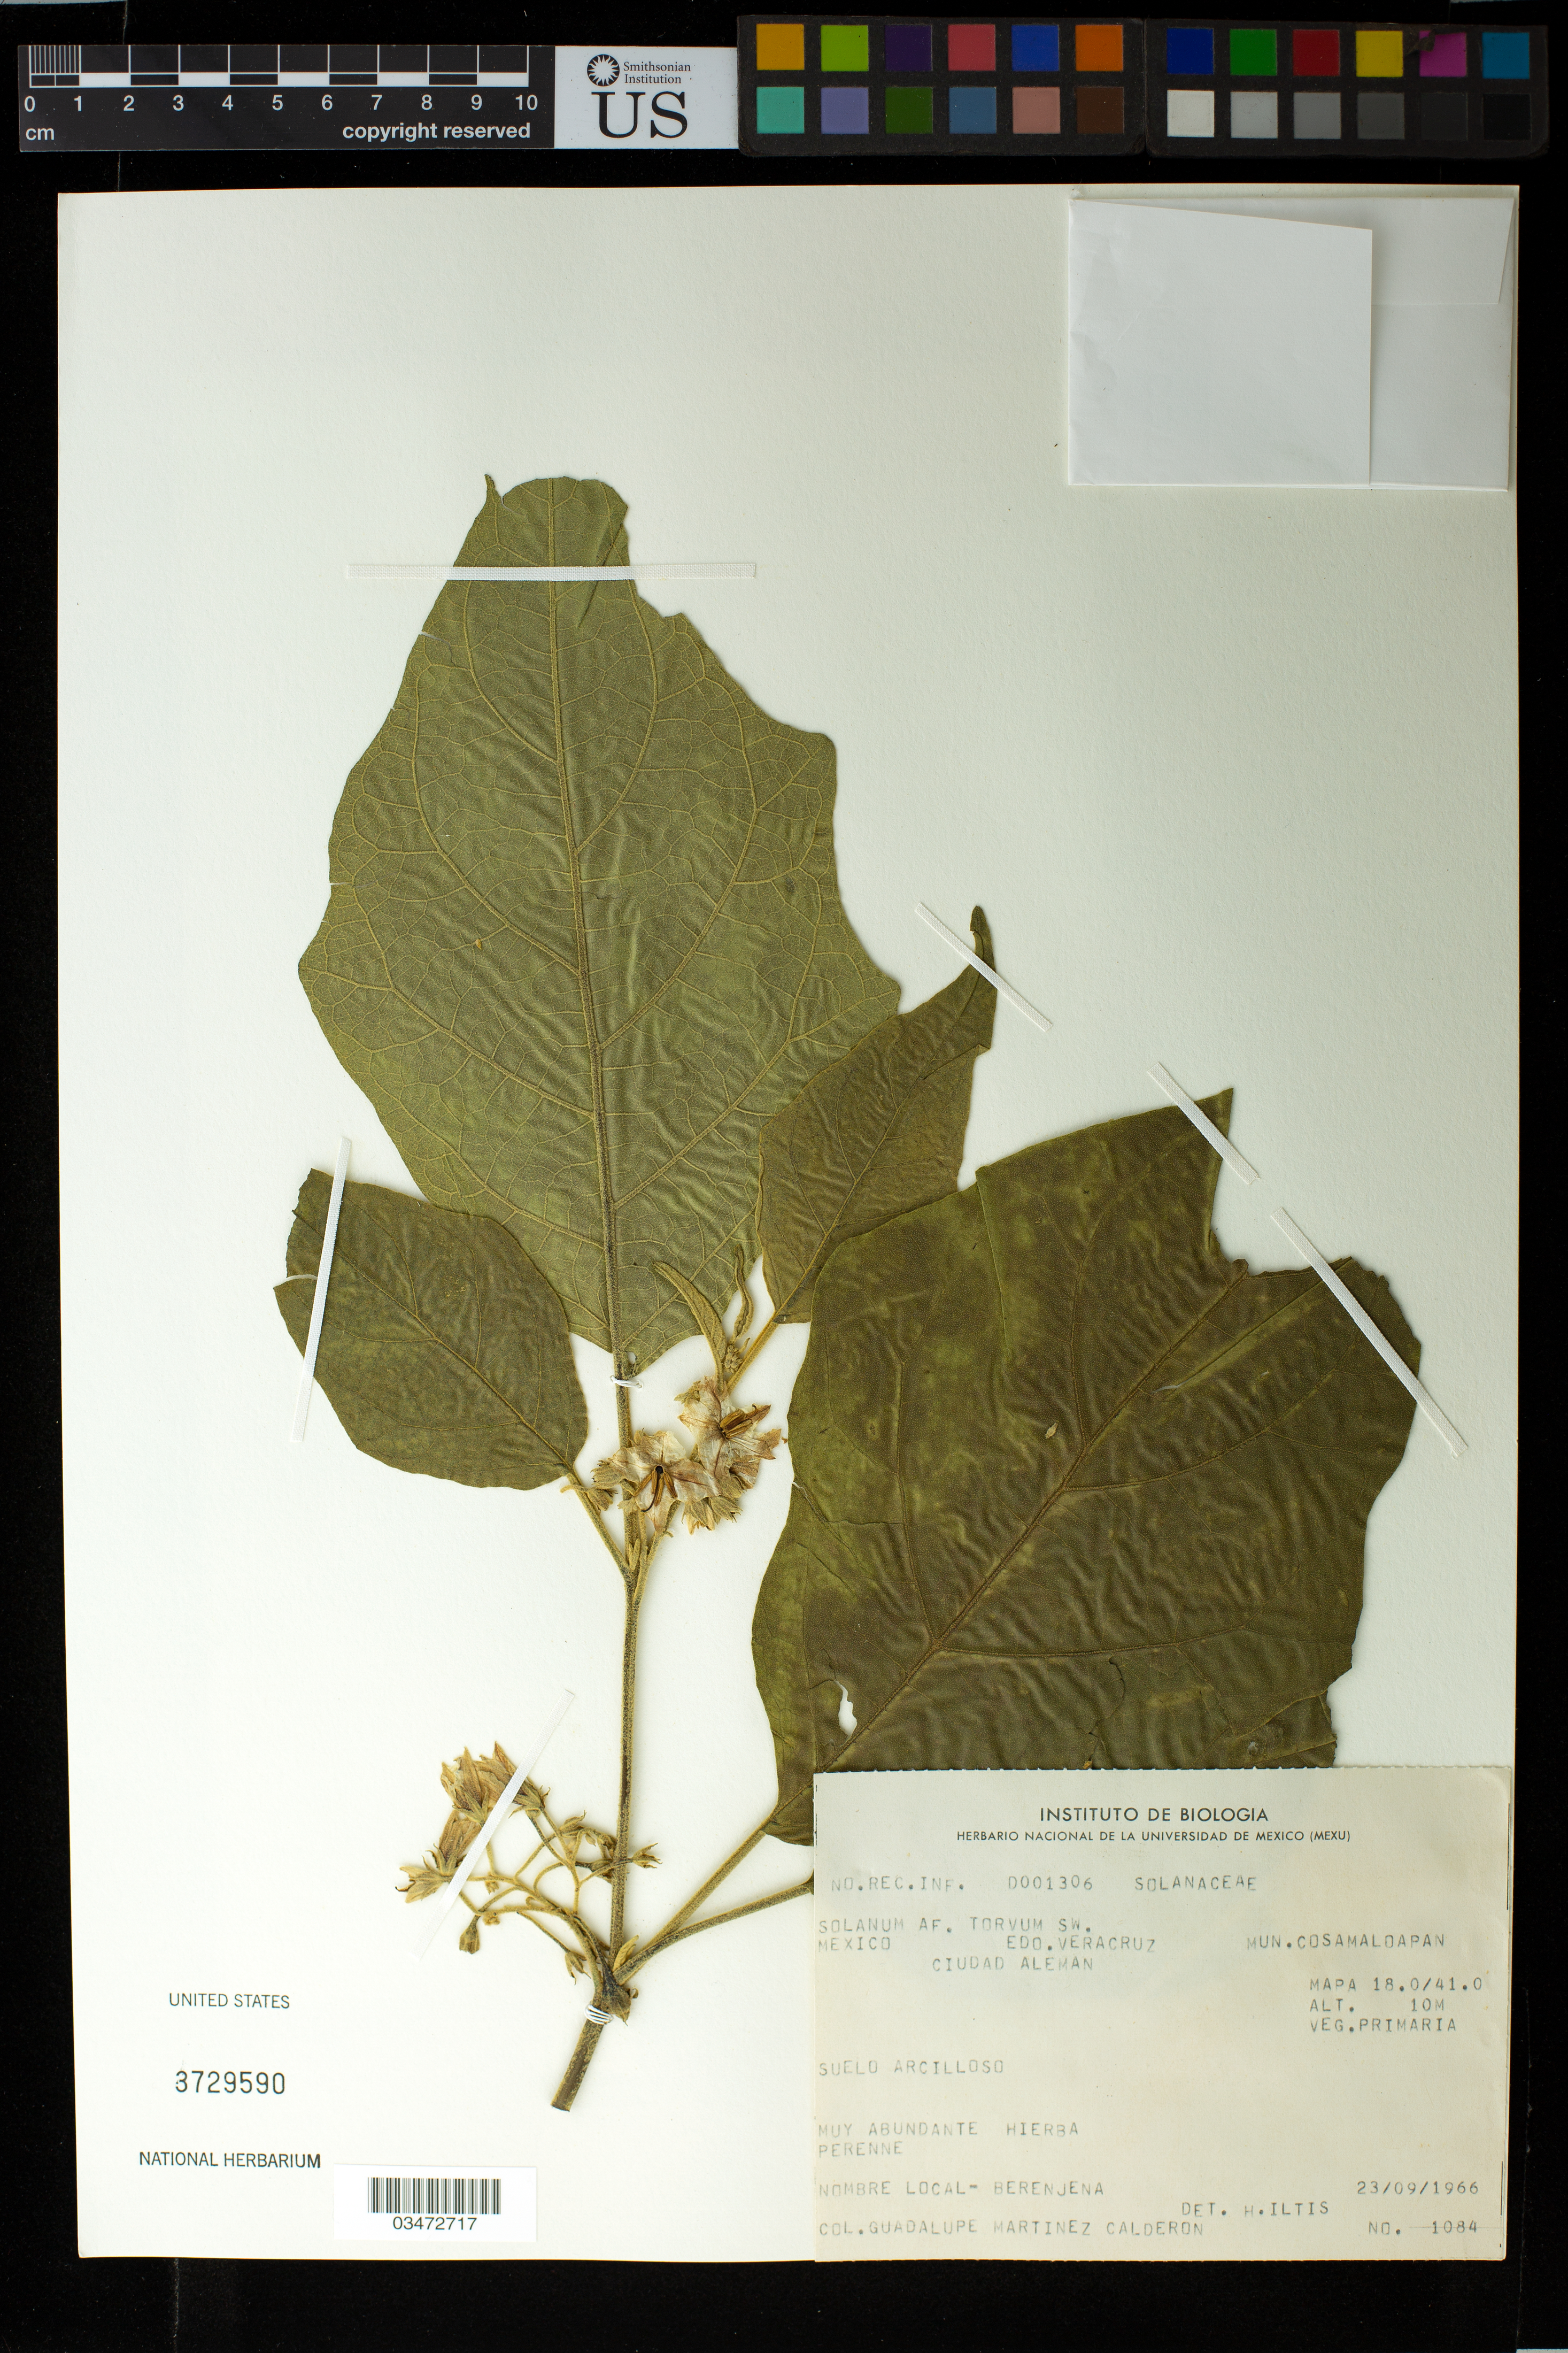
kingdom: Plantae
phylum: Tracheophyta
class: Magnoliopsida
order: Solanales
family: Solanaceae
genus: Solanum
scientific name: Solanum torvum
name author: Sw.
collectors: G. Martinez-C.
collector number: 1084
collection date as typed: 23 Sep 1966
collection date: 1966-09-23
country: Mexico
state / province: Veracruz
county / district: Cosamaloapan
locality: Ciudad Aleman Mun. Cosamaloapan Mapa 18.0/41.0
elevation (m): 10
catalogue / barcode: US 3729590